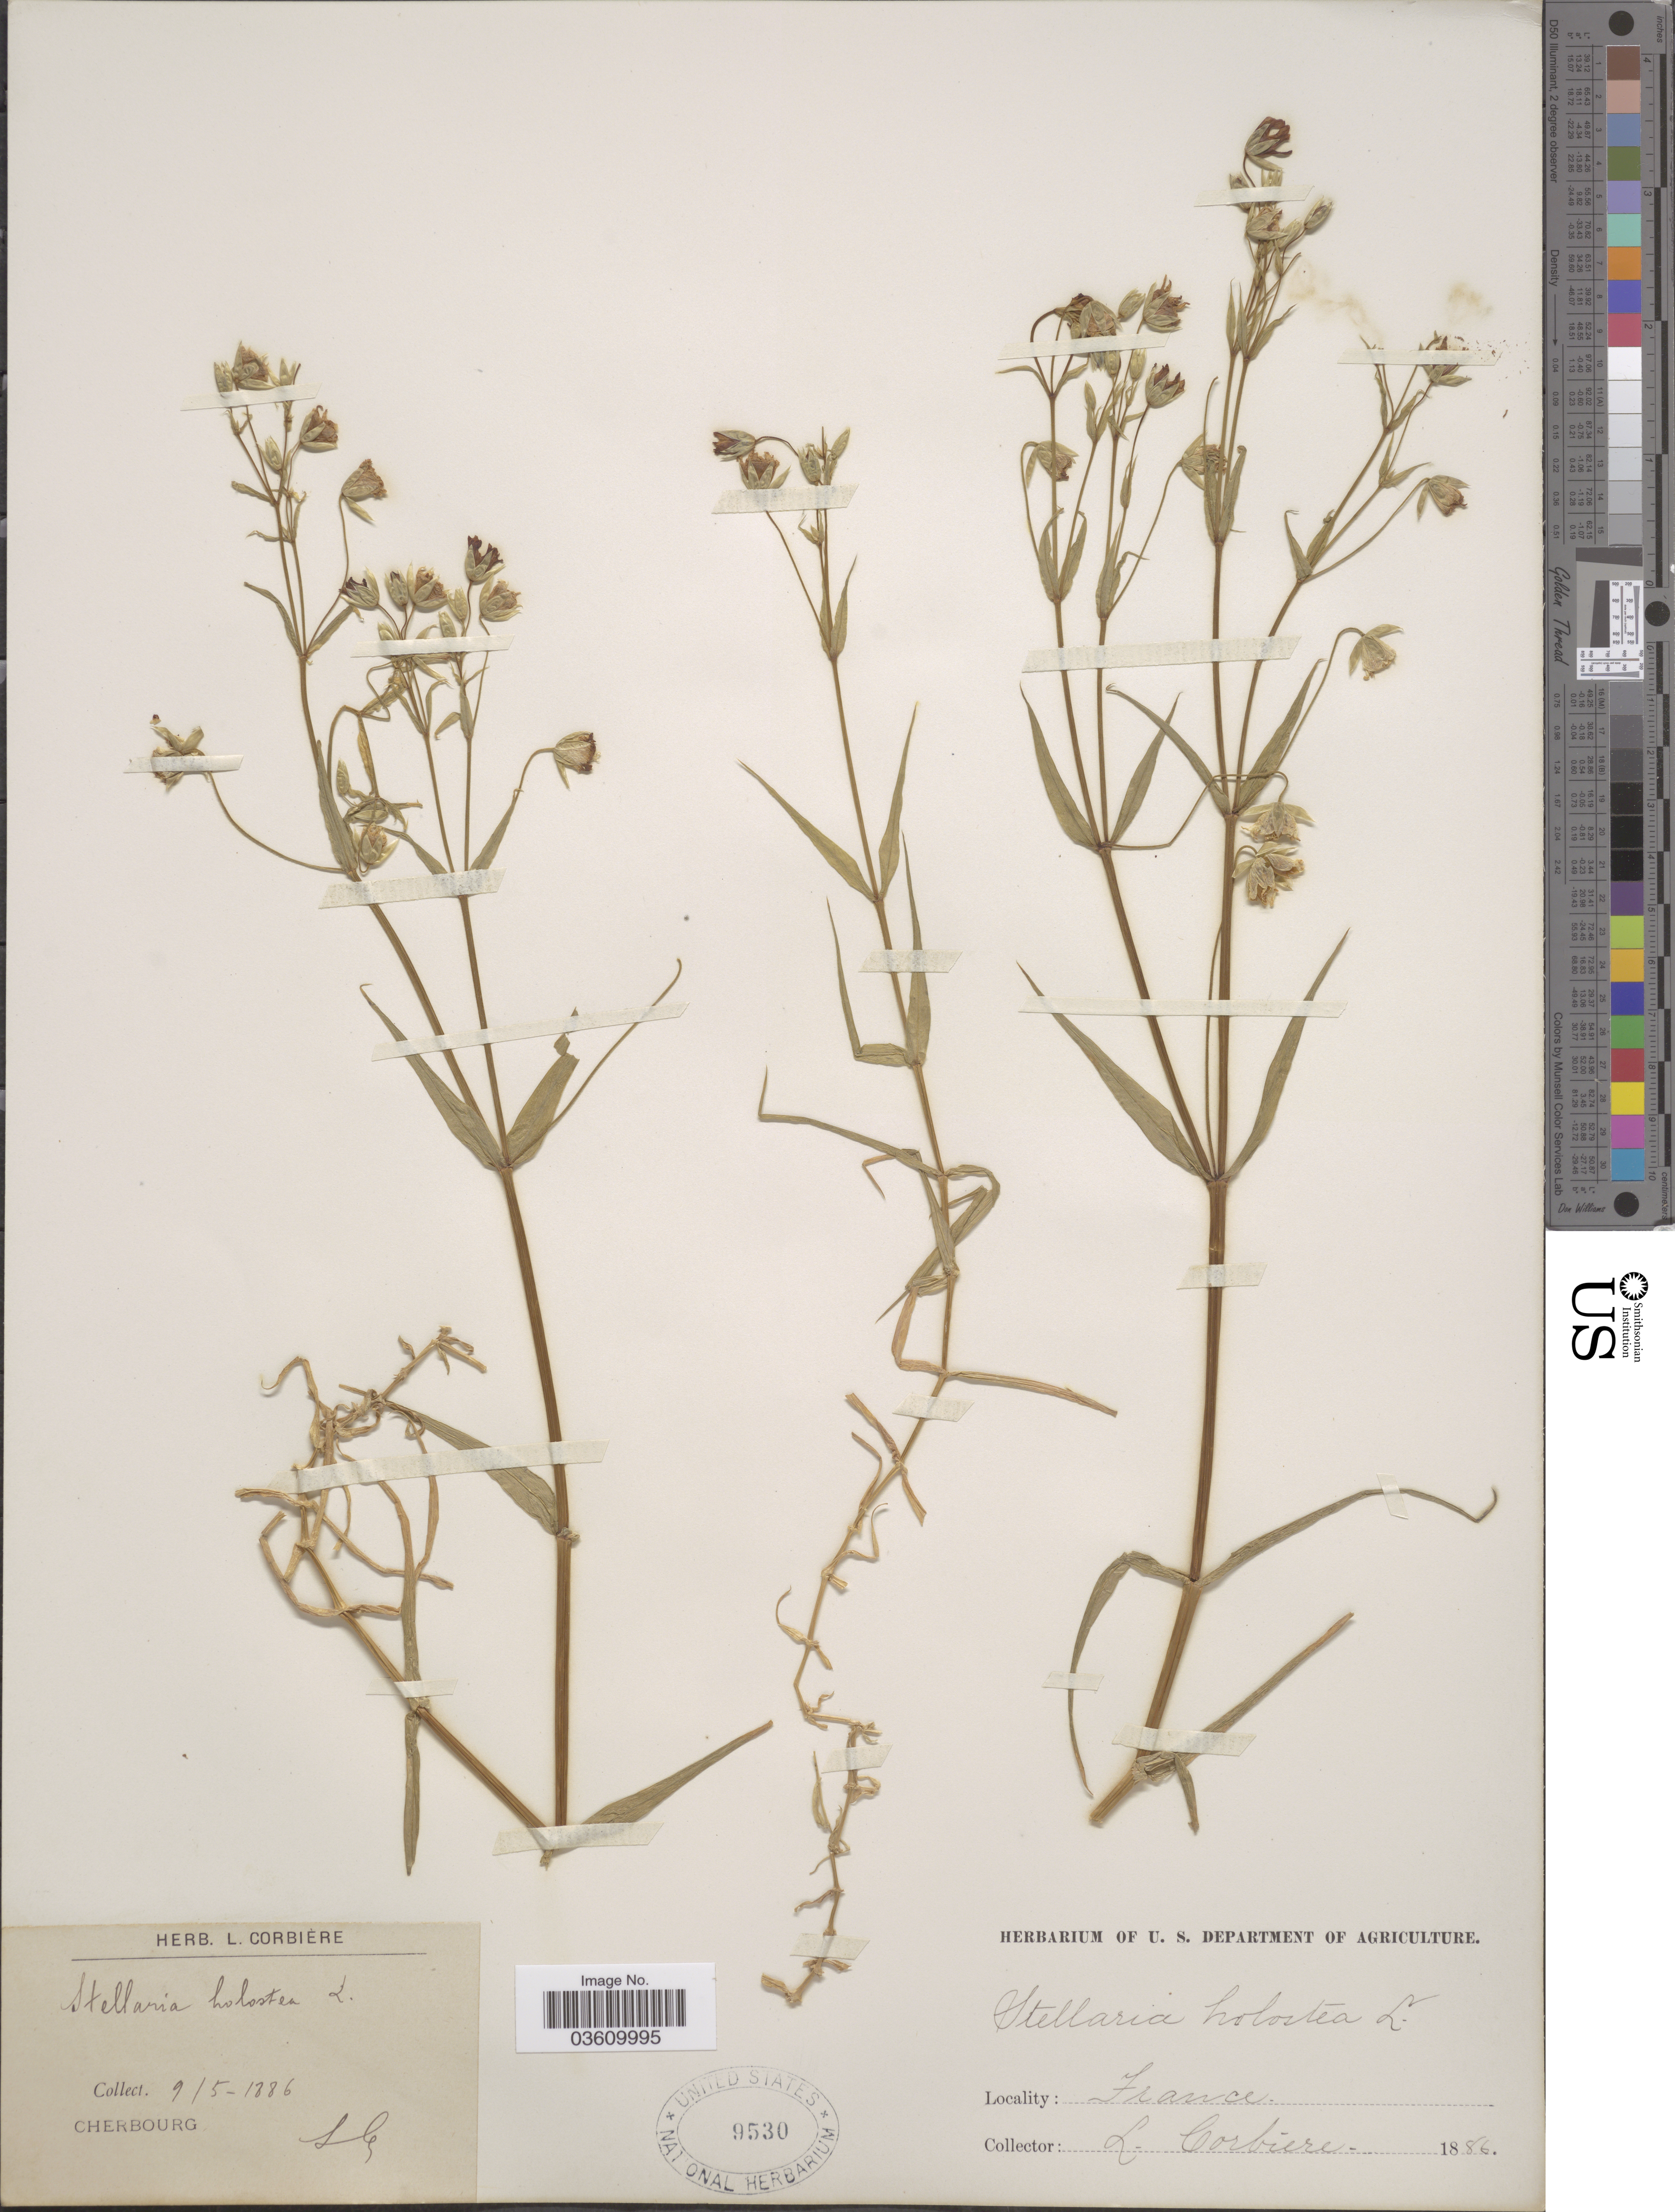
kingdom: Plantae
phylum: Tracheophyta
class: Magnoliopsida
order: Caryophyllales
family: Caryophyllaceae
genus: Rabelera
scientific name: Rabelera holostea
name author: (L.) M.T. Sharples & E.A. Tripp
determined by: U.S. National Herbarium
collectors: L. Corbière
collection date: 1886-05-09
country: France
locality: Cherbourg.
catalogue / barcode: US 9530